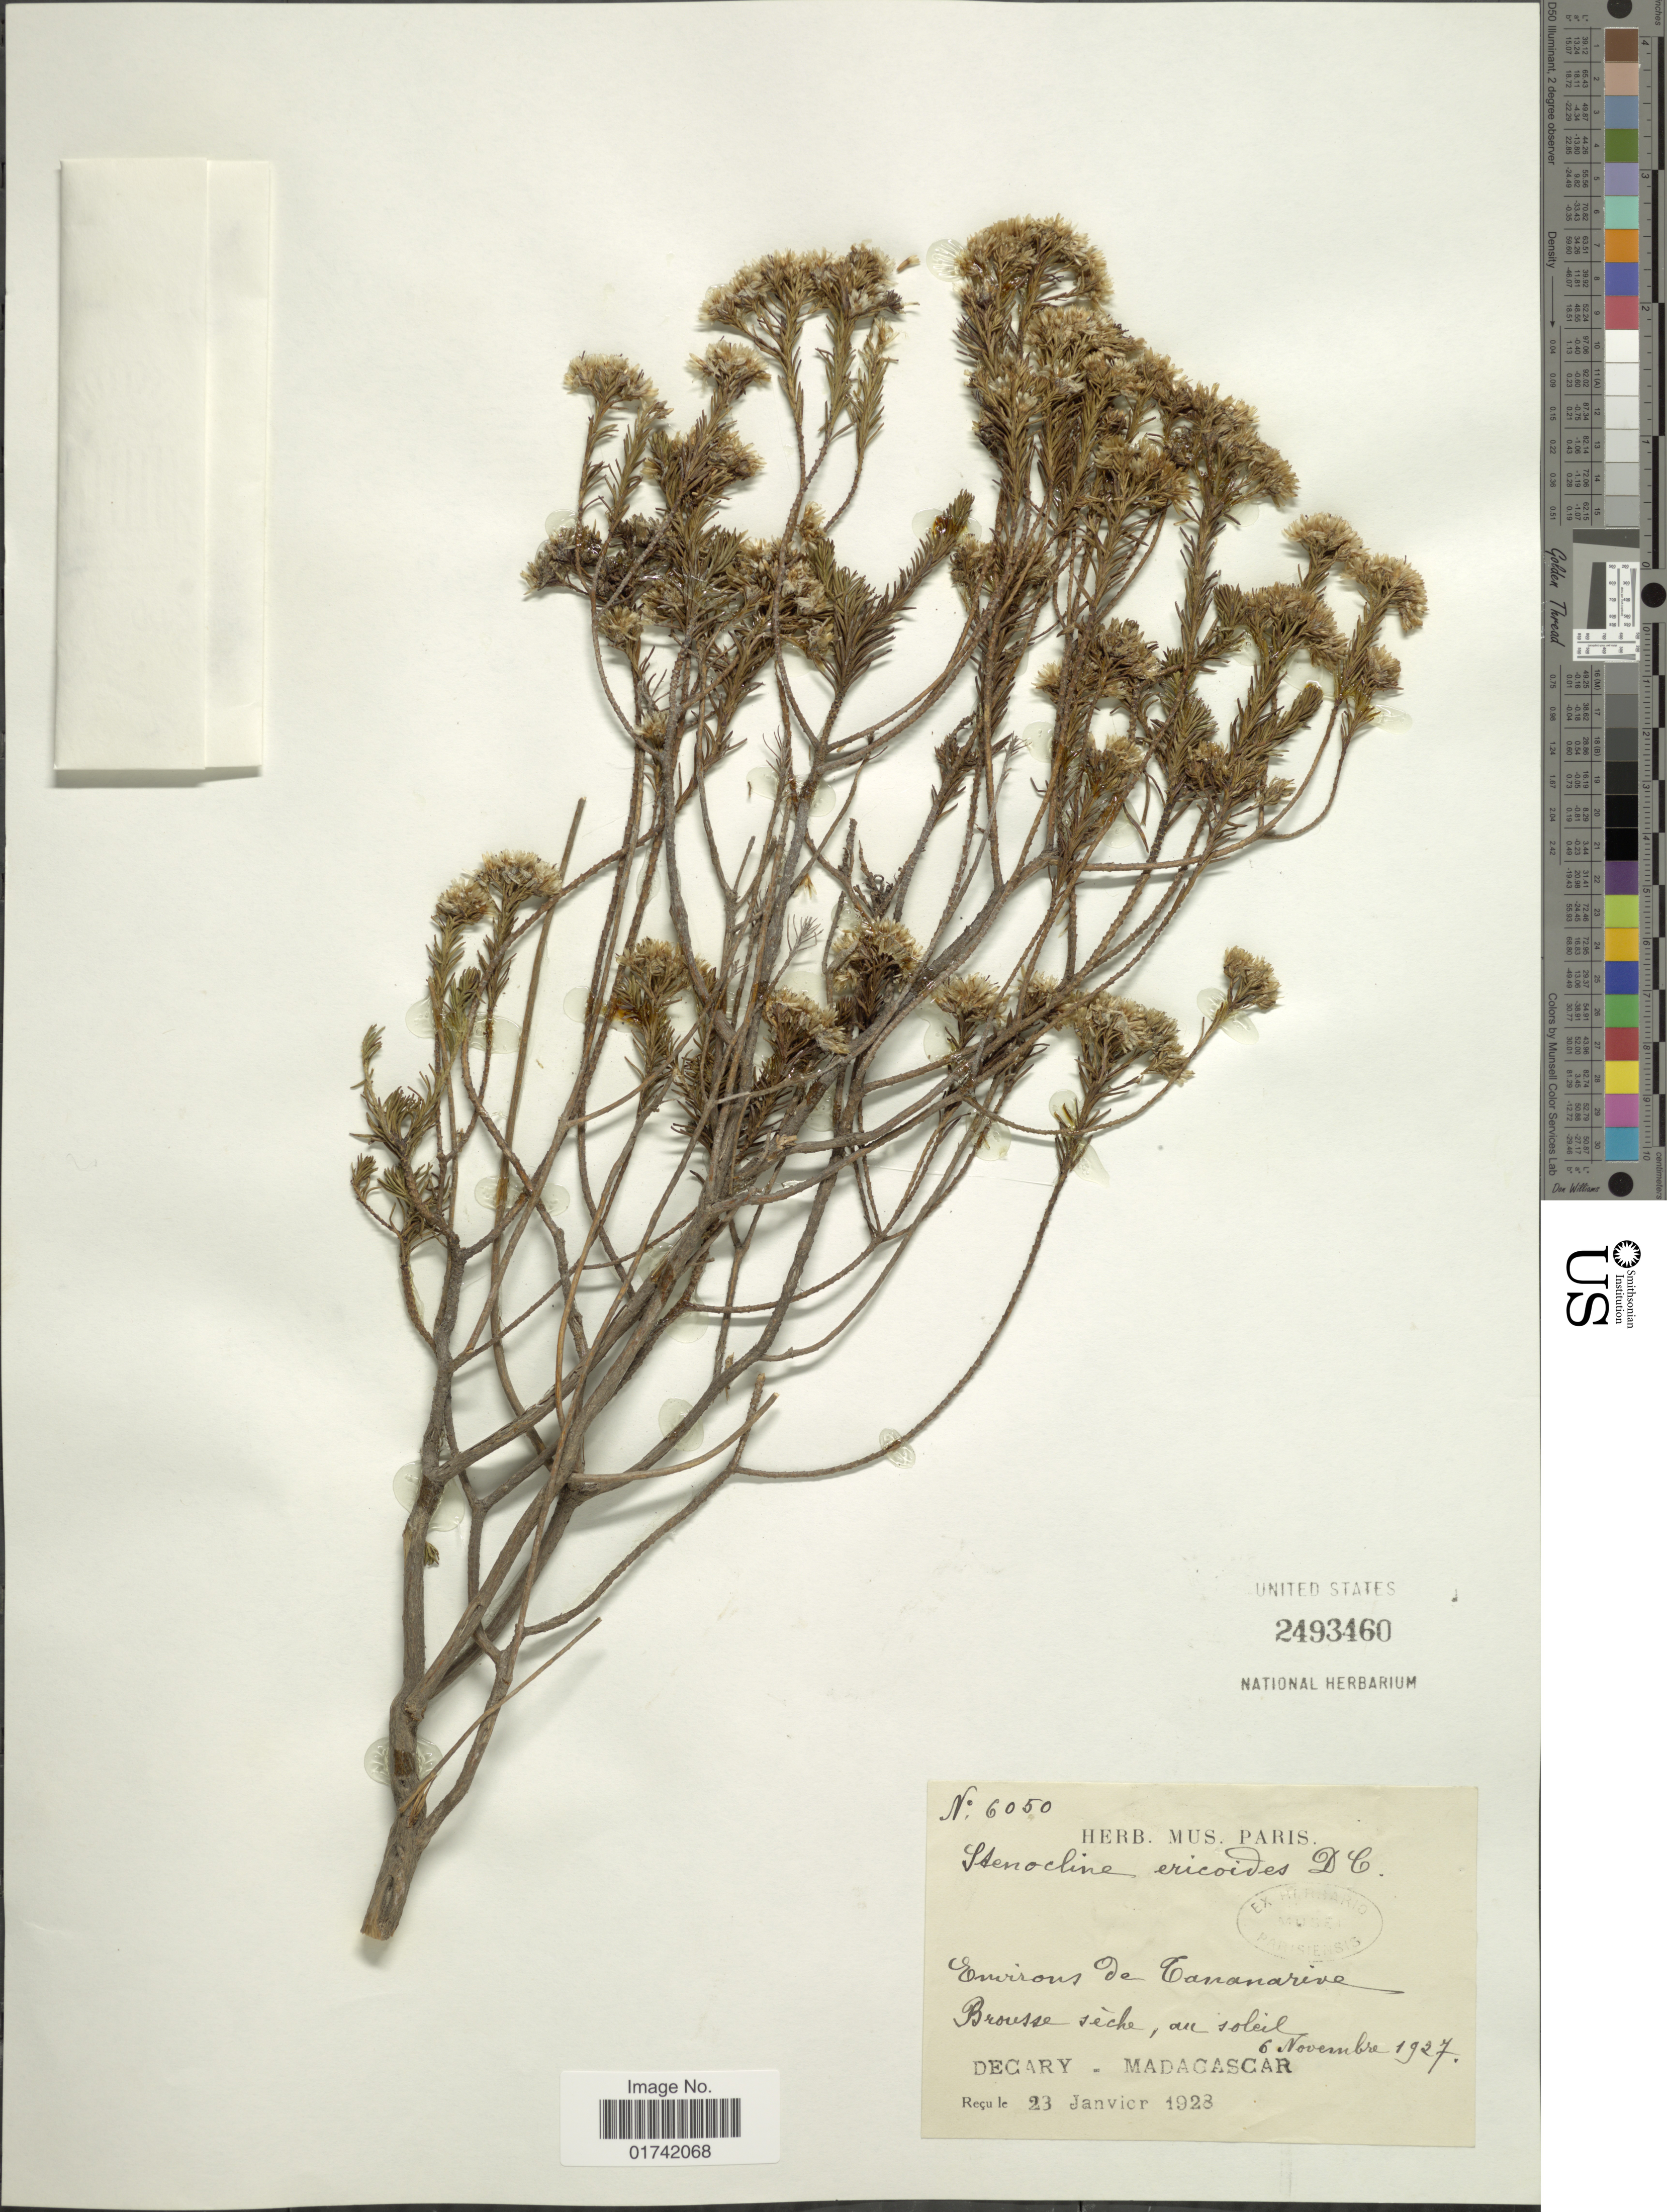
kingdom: Plantae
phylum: Tracheophyta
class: Magnoliopsida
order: Asterales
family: Asteraceae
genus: Stenocline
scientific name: Stenocline ericoides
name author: DC.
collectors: Decary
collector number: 6050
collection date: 1927-11-06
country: Madagascar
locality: Environs de Tananarive.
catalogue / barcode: US 2493460